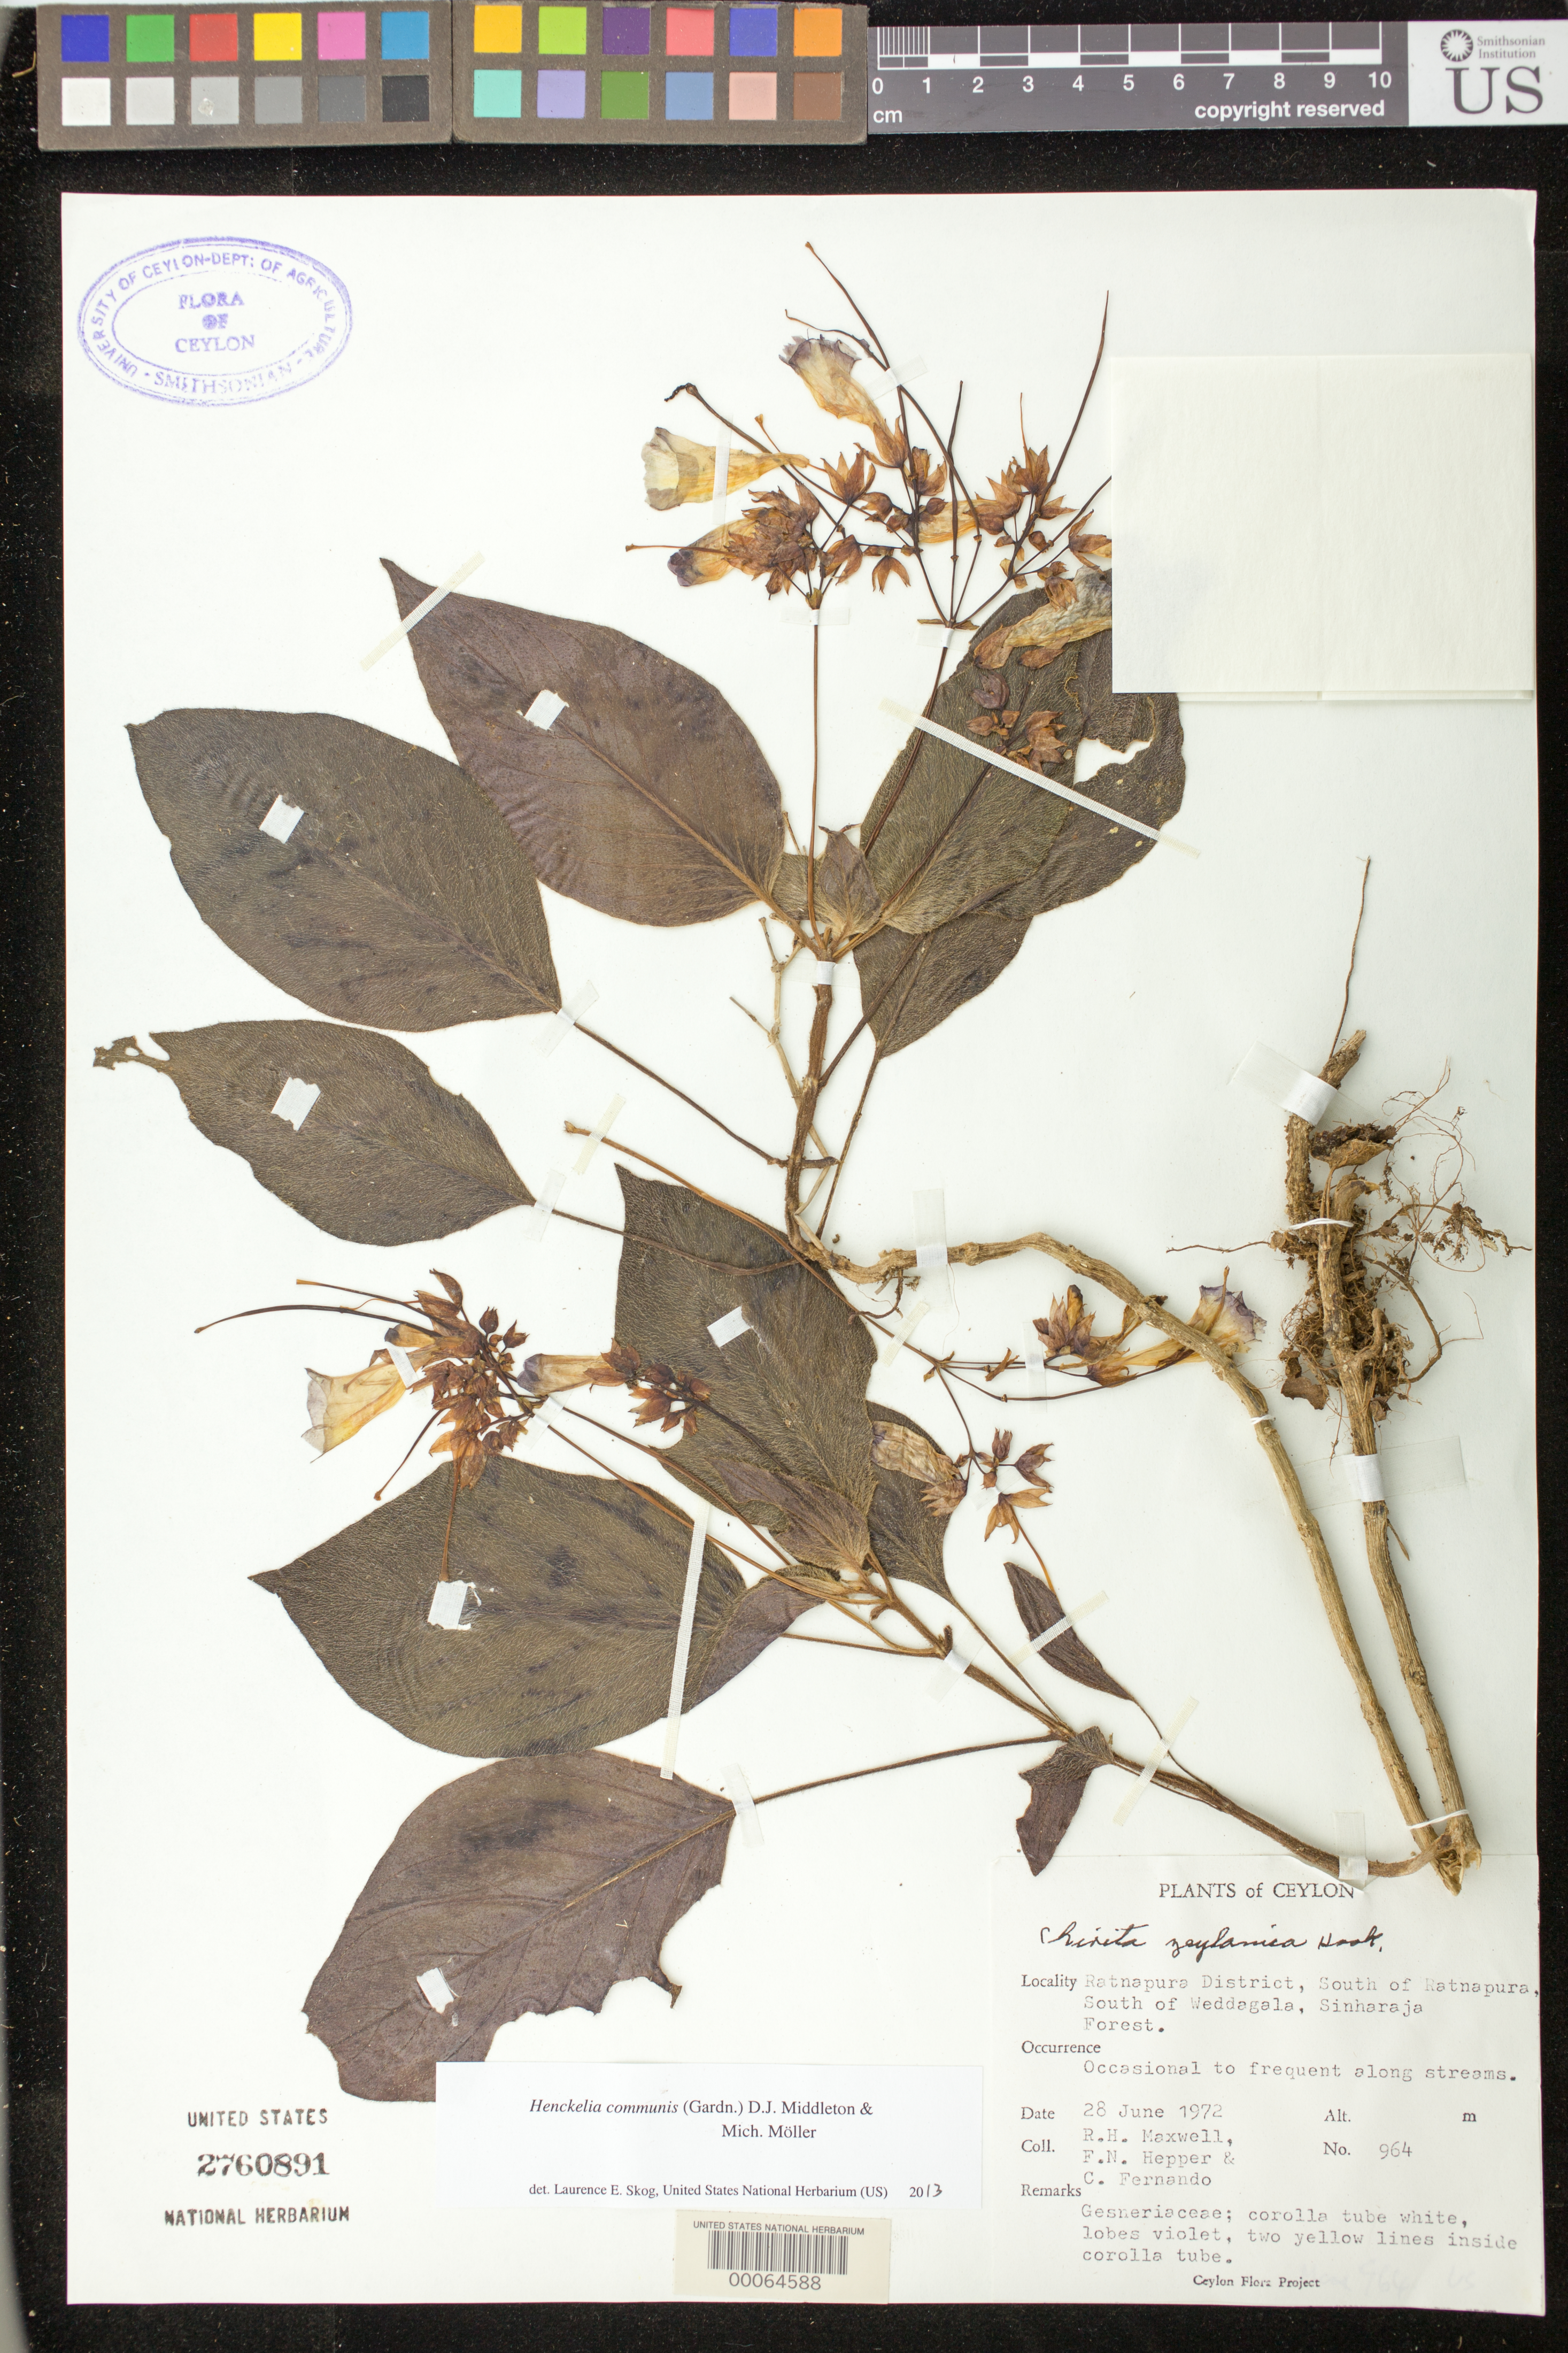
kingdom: Plantae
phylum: Tracheophyta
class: Magnoliopsida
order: Lamiales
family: Gesneriaceae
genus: Henckelia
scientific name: Henckelia communis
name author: (Gardner) D.J. Middleton & Mich. Möller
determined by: Skog, Laurence E.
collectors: R. Maxwell, F. Hepper & C. Fernando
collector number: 964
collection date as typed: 28 Jun 1972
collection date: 1972-06-28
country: Sri Lanka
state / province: Sabaragamuwa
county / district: Ratnapura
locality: S of Ratnapura, S of Weddagala, Sinharaja Forest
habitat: Along streams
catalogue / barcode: US 2760891